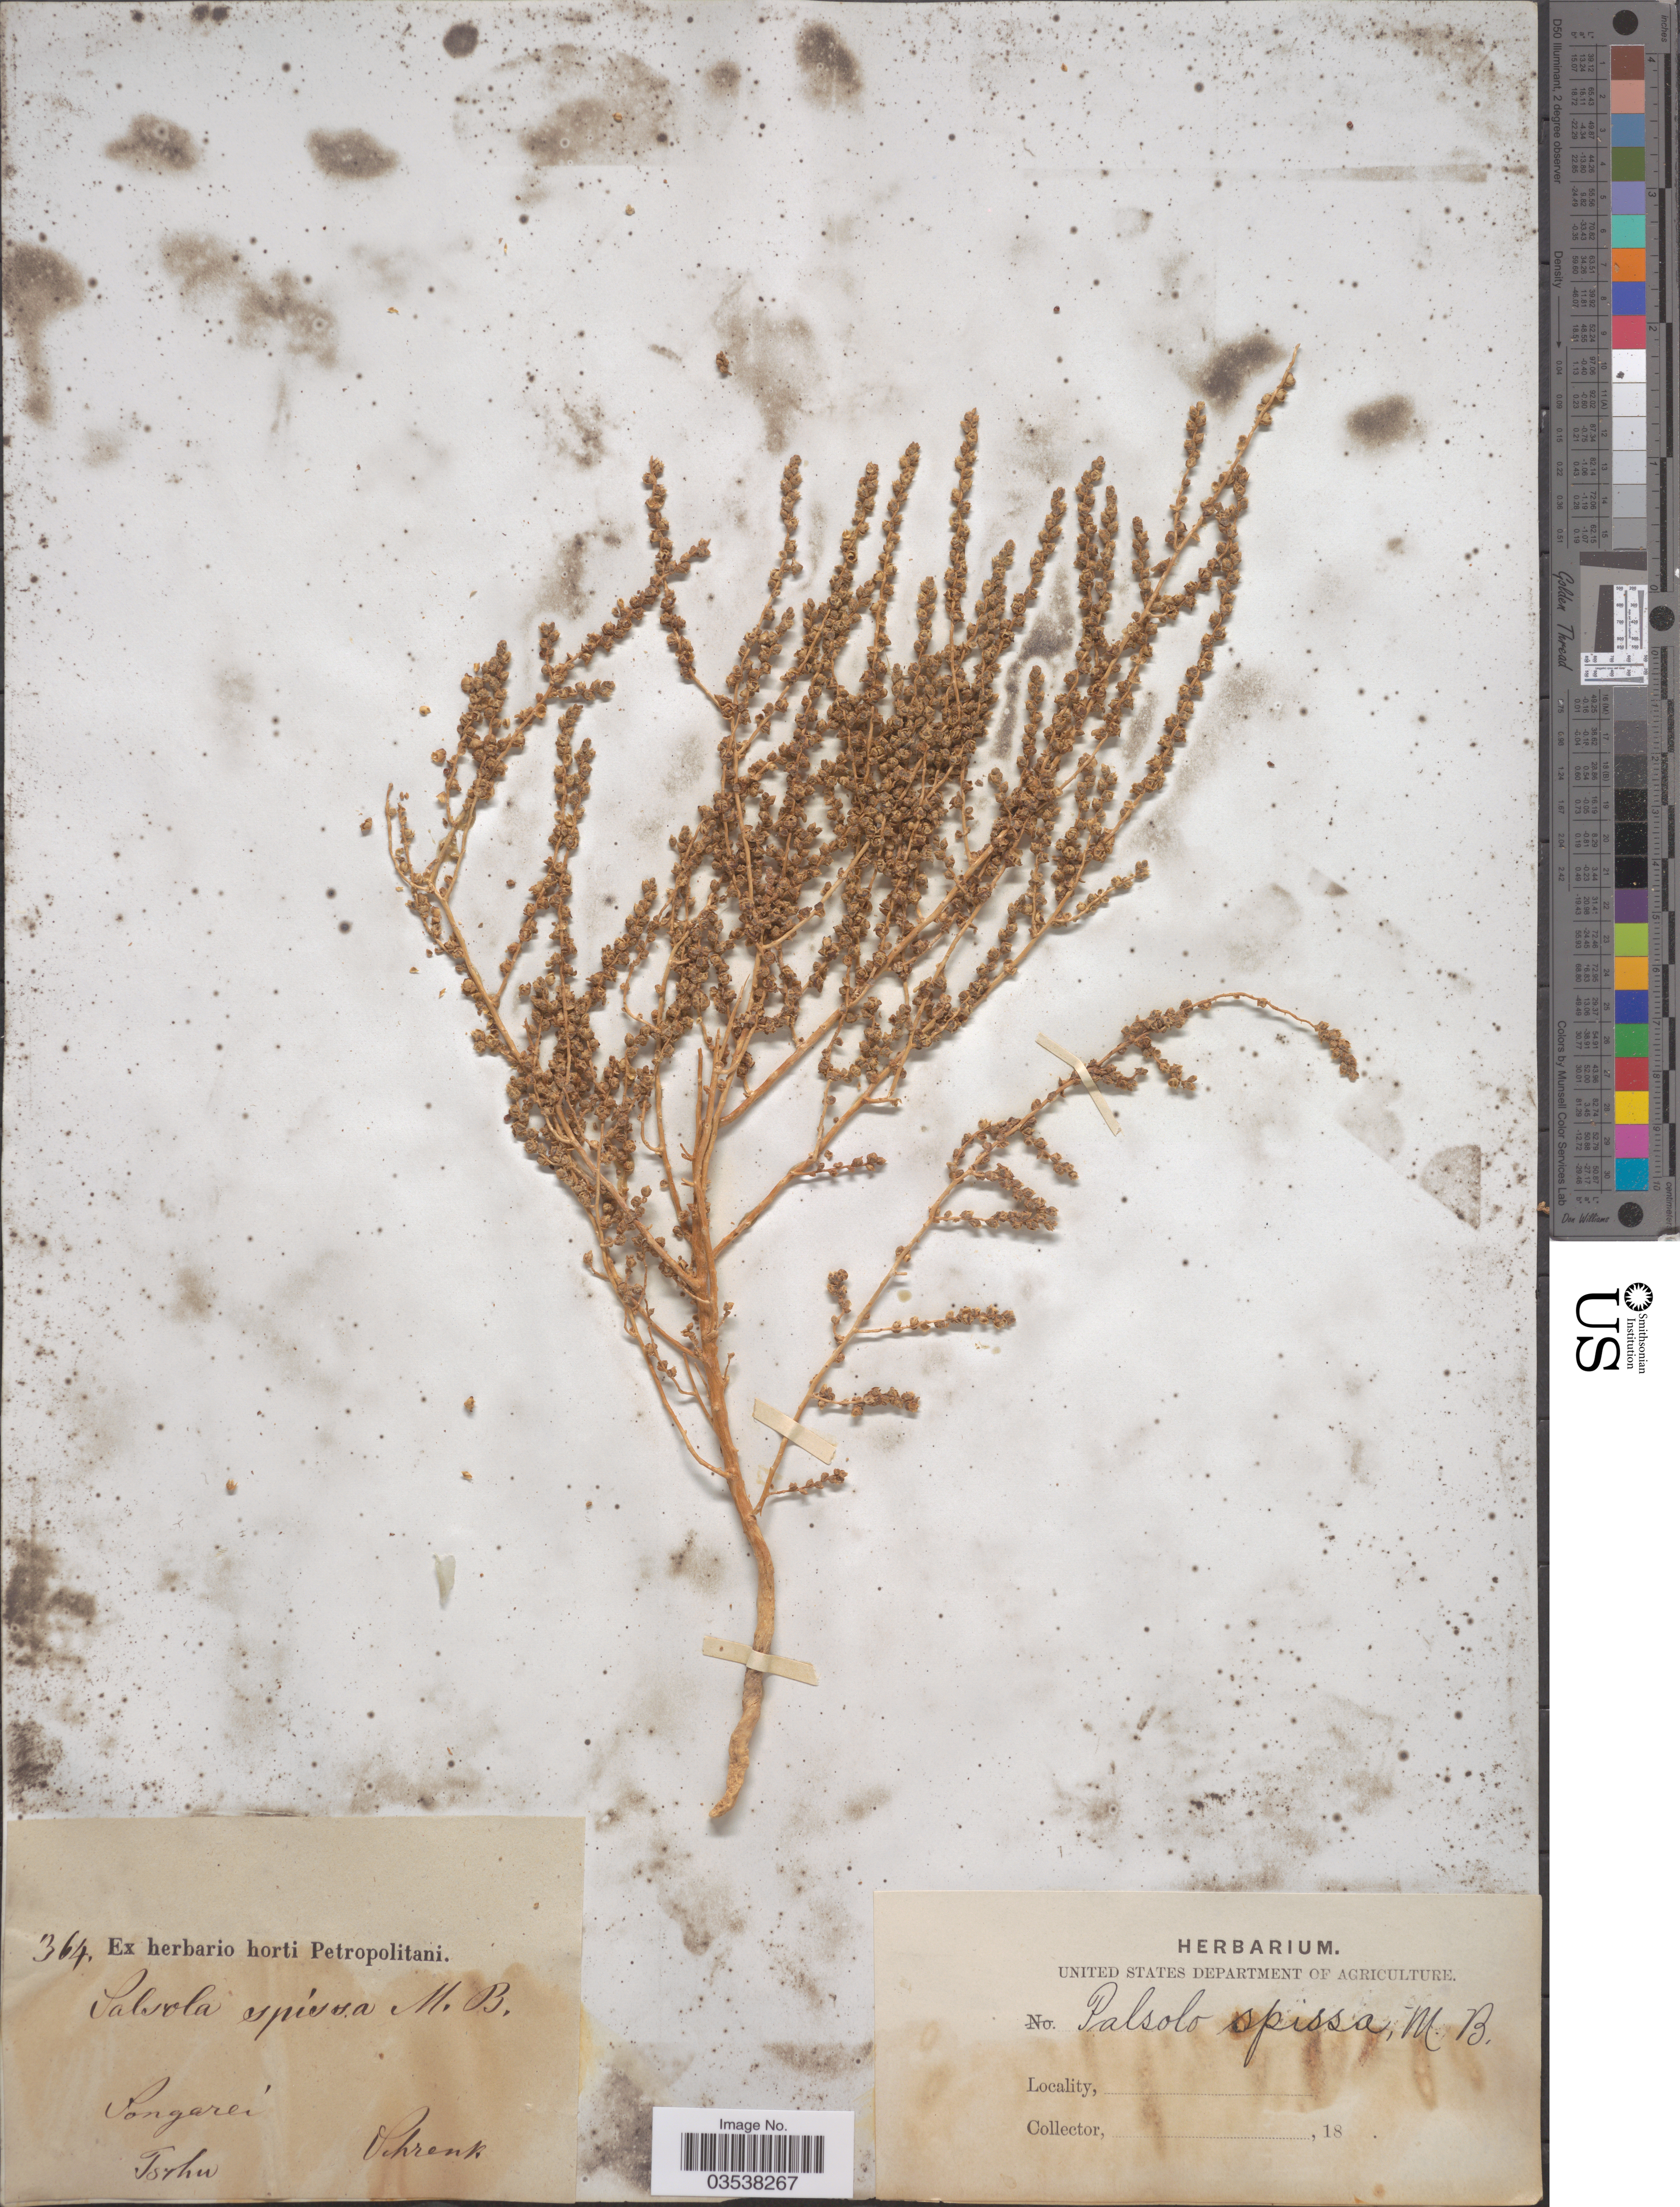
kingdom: Plantae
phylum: Tracheophyta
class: Magnoliopsida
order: Caryophyllales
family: Amaranthaceae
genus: Caroxylon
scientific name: Caroxylon nitrarium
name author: (Pall.) Akhani & Roalson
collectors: A.G. Schrenk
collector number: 364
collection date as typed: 18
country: Kazakhstan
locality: Songarei. Tschu.